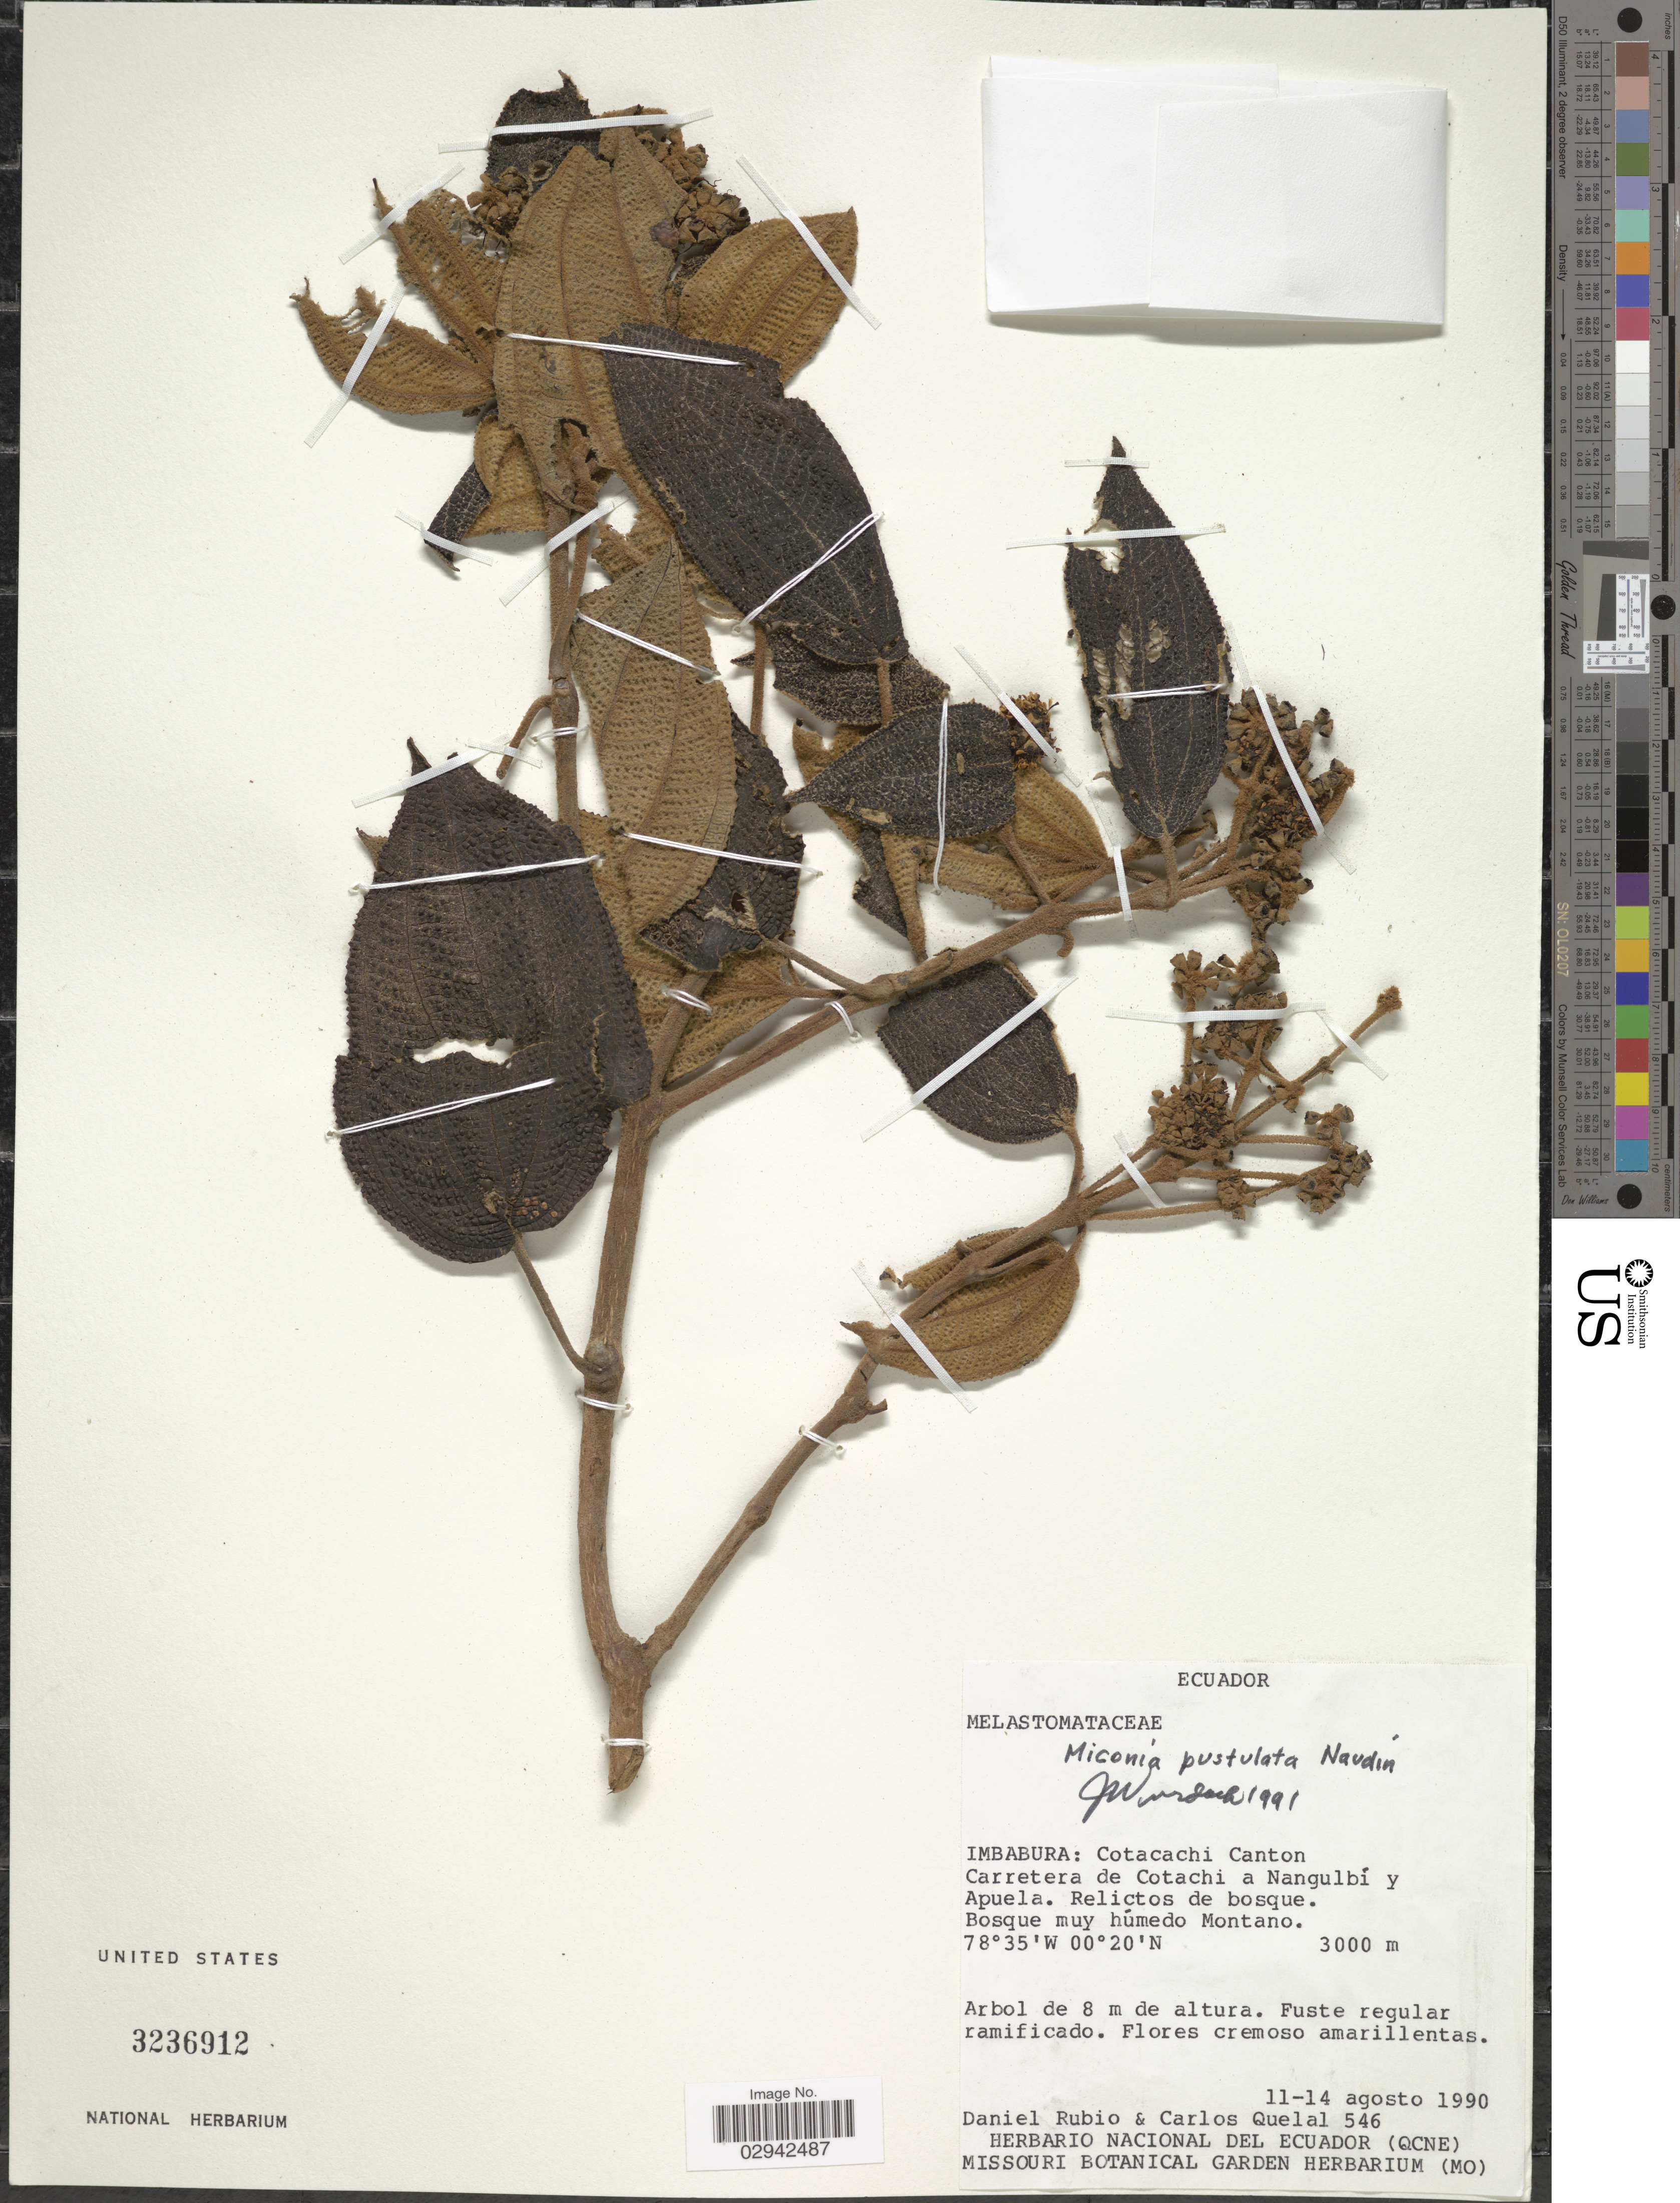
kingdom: Plantae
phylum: Tracheophyta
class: Magnoliopsida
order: Myrtales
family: Melastomataceae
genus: Miconia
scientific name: Miconia pustulata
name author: Naudin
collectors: D. Rubio & C. Quelal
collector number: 546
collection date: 1990-08-11/1990-08-14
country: Ecuador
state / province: Imbabura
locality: Cotacachi Canton, Carretera de Cotachi a Nangulbí y Apuela.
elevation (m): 3000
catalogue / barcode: US 3236912